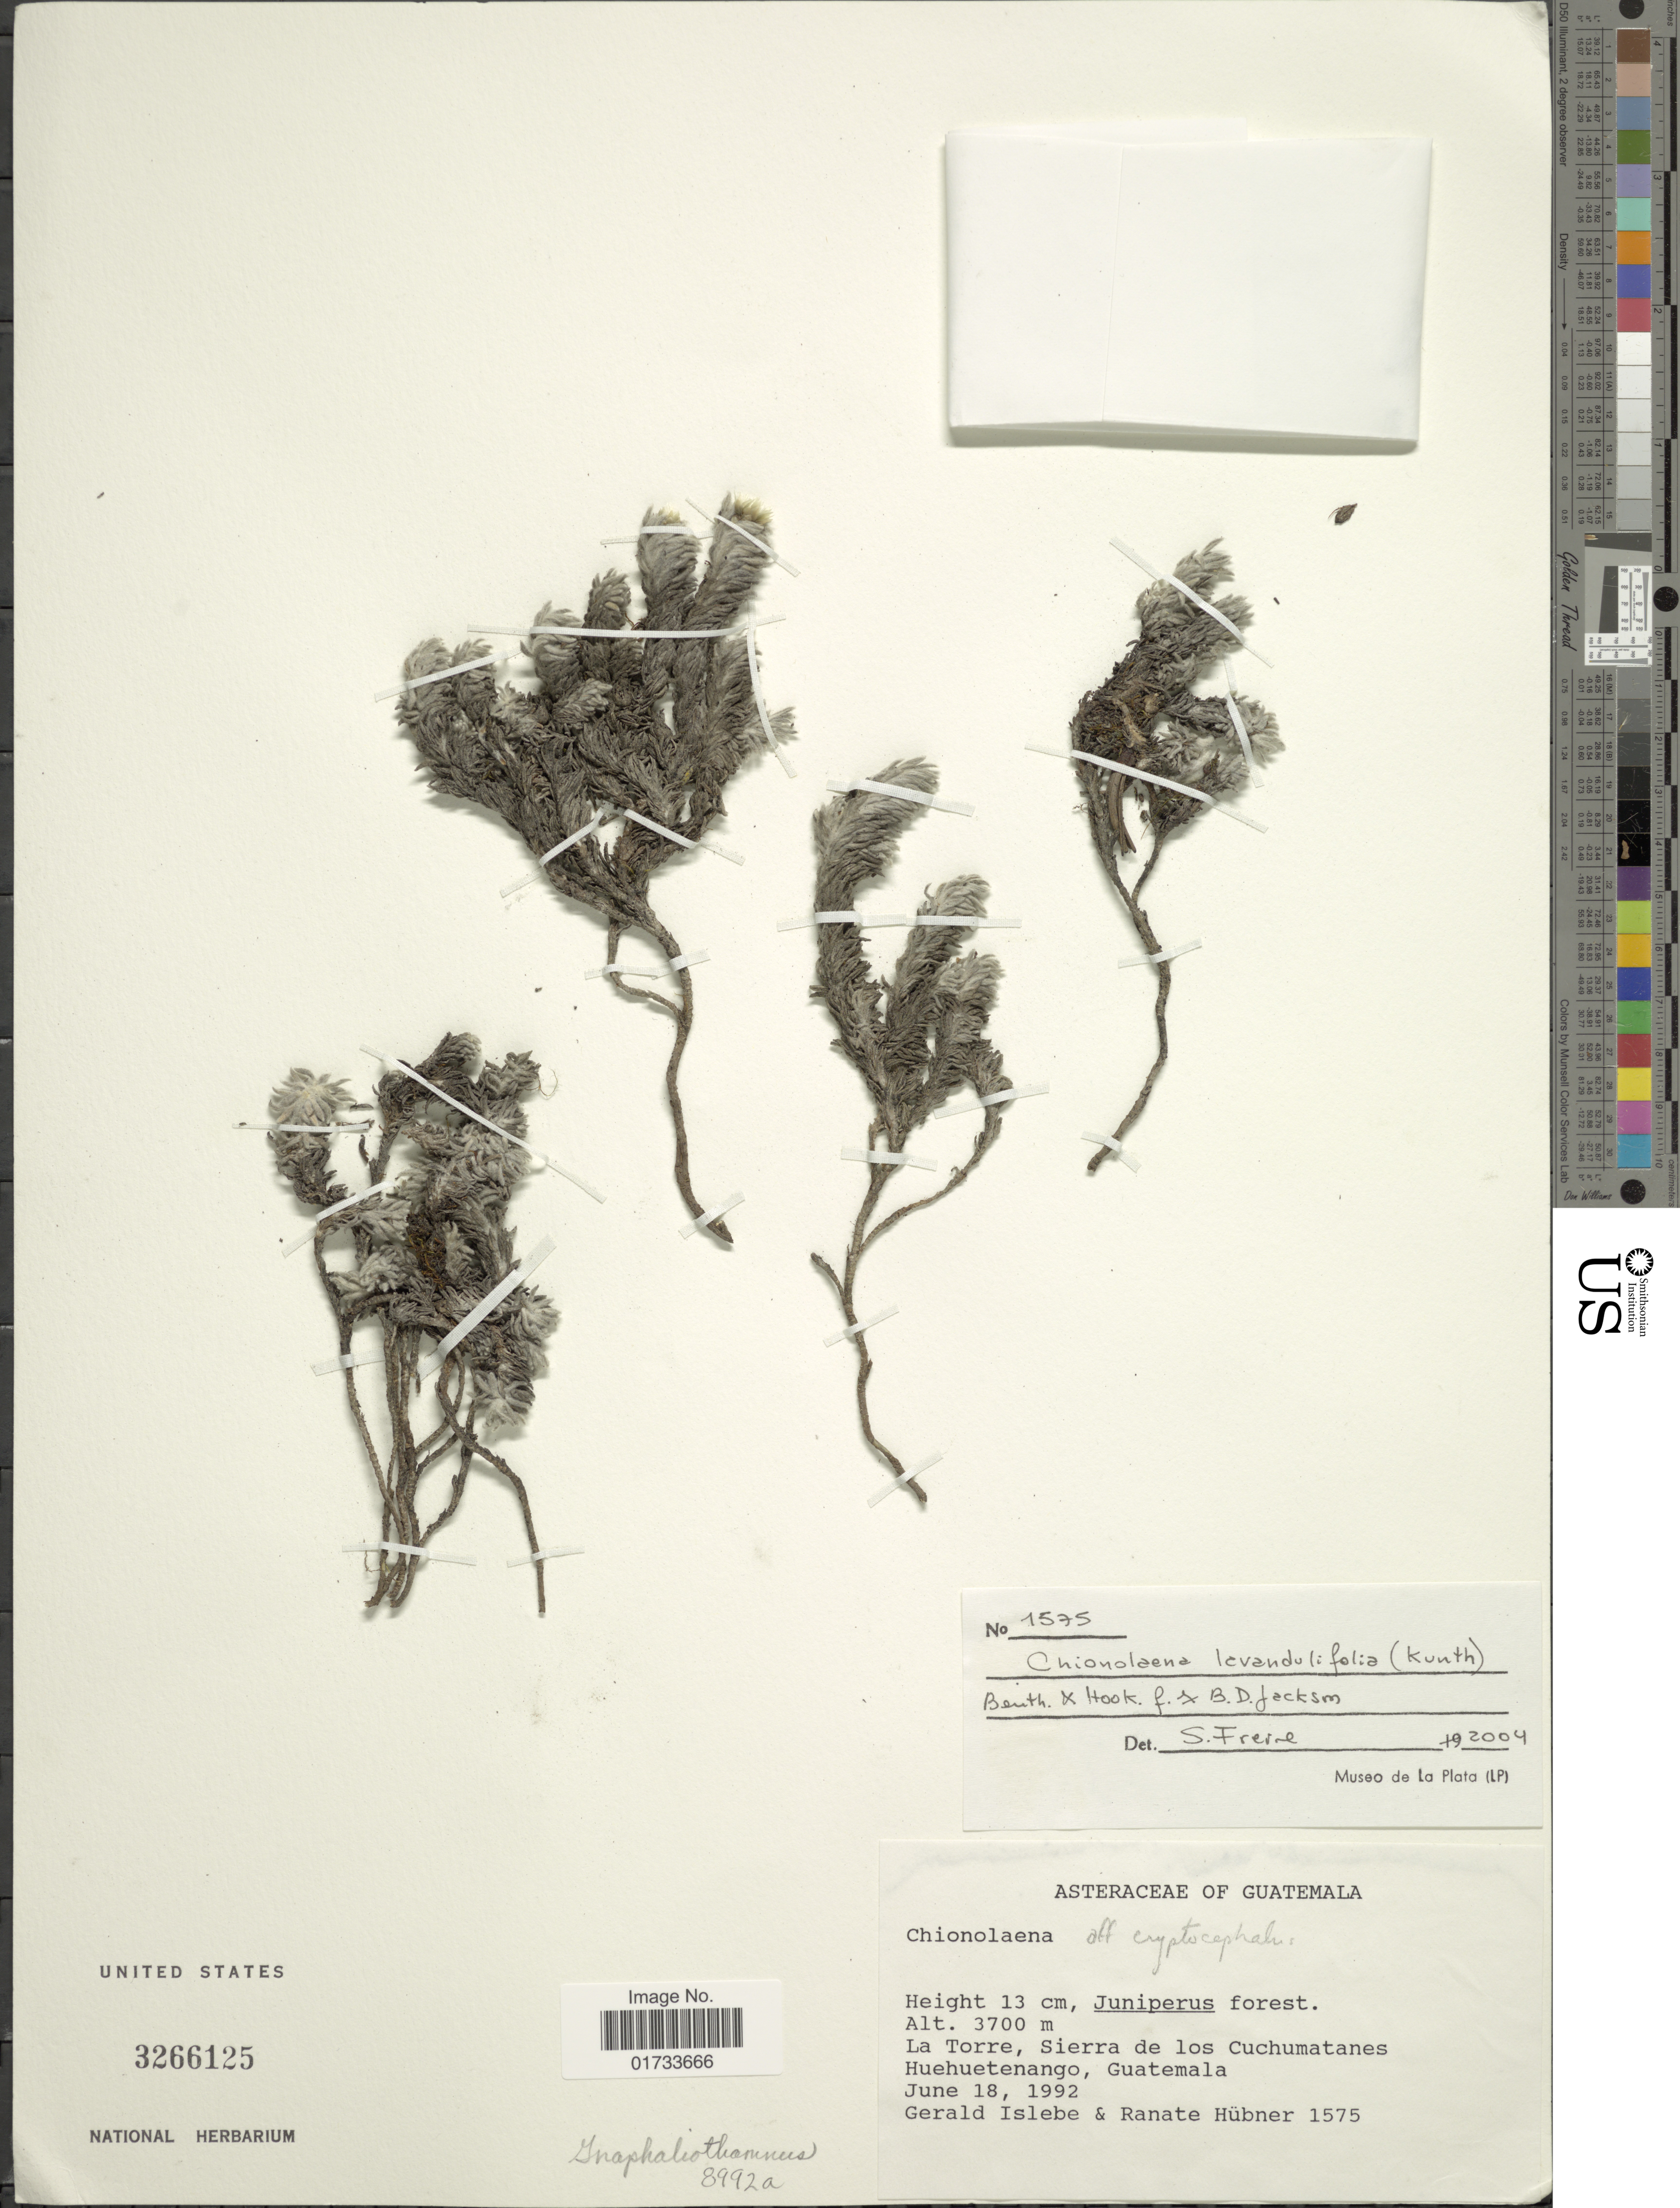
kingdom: Plantae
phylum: Tracheophyta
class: Magnoliopsida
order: Asterales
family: Asteraceae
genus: Gnaphaliothamnus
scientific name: Gnaphaliothamnus nesomii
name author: M.O. Dillon &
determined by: Nesom, Guy L.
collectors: G. Islebe & R. Hubner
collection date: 1992-06-18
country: Guatemala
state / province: Huehuetenango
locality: La Torre, Sierra de los Cuchumatanes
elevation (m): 3700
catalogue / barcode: US 3266125